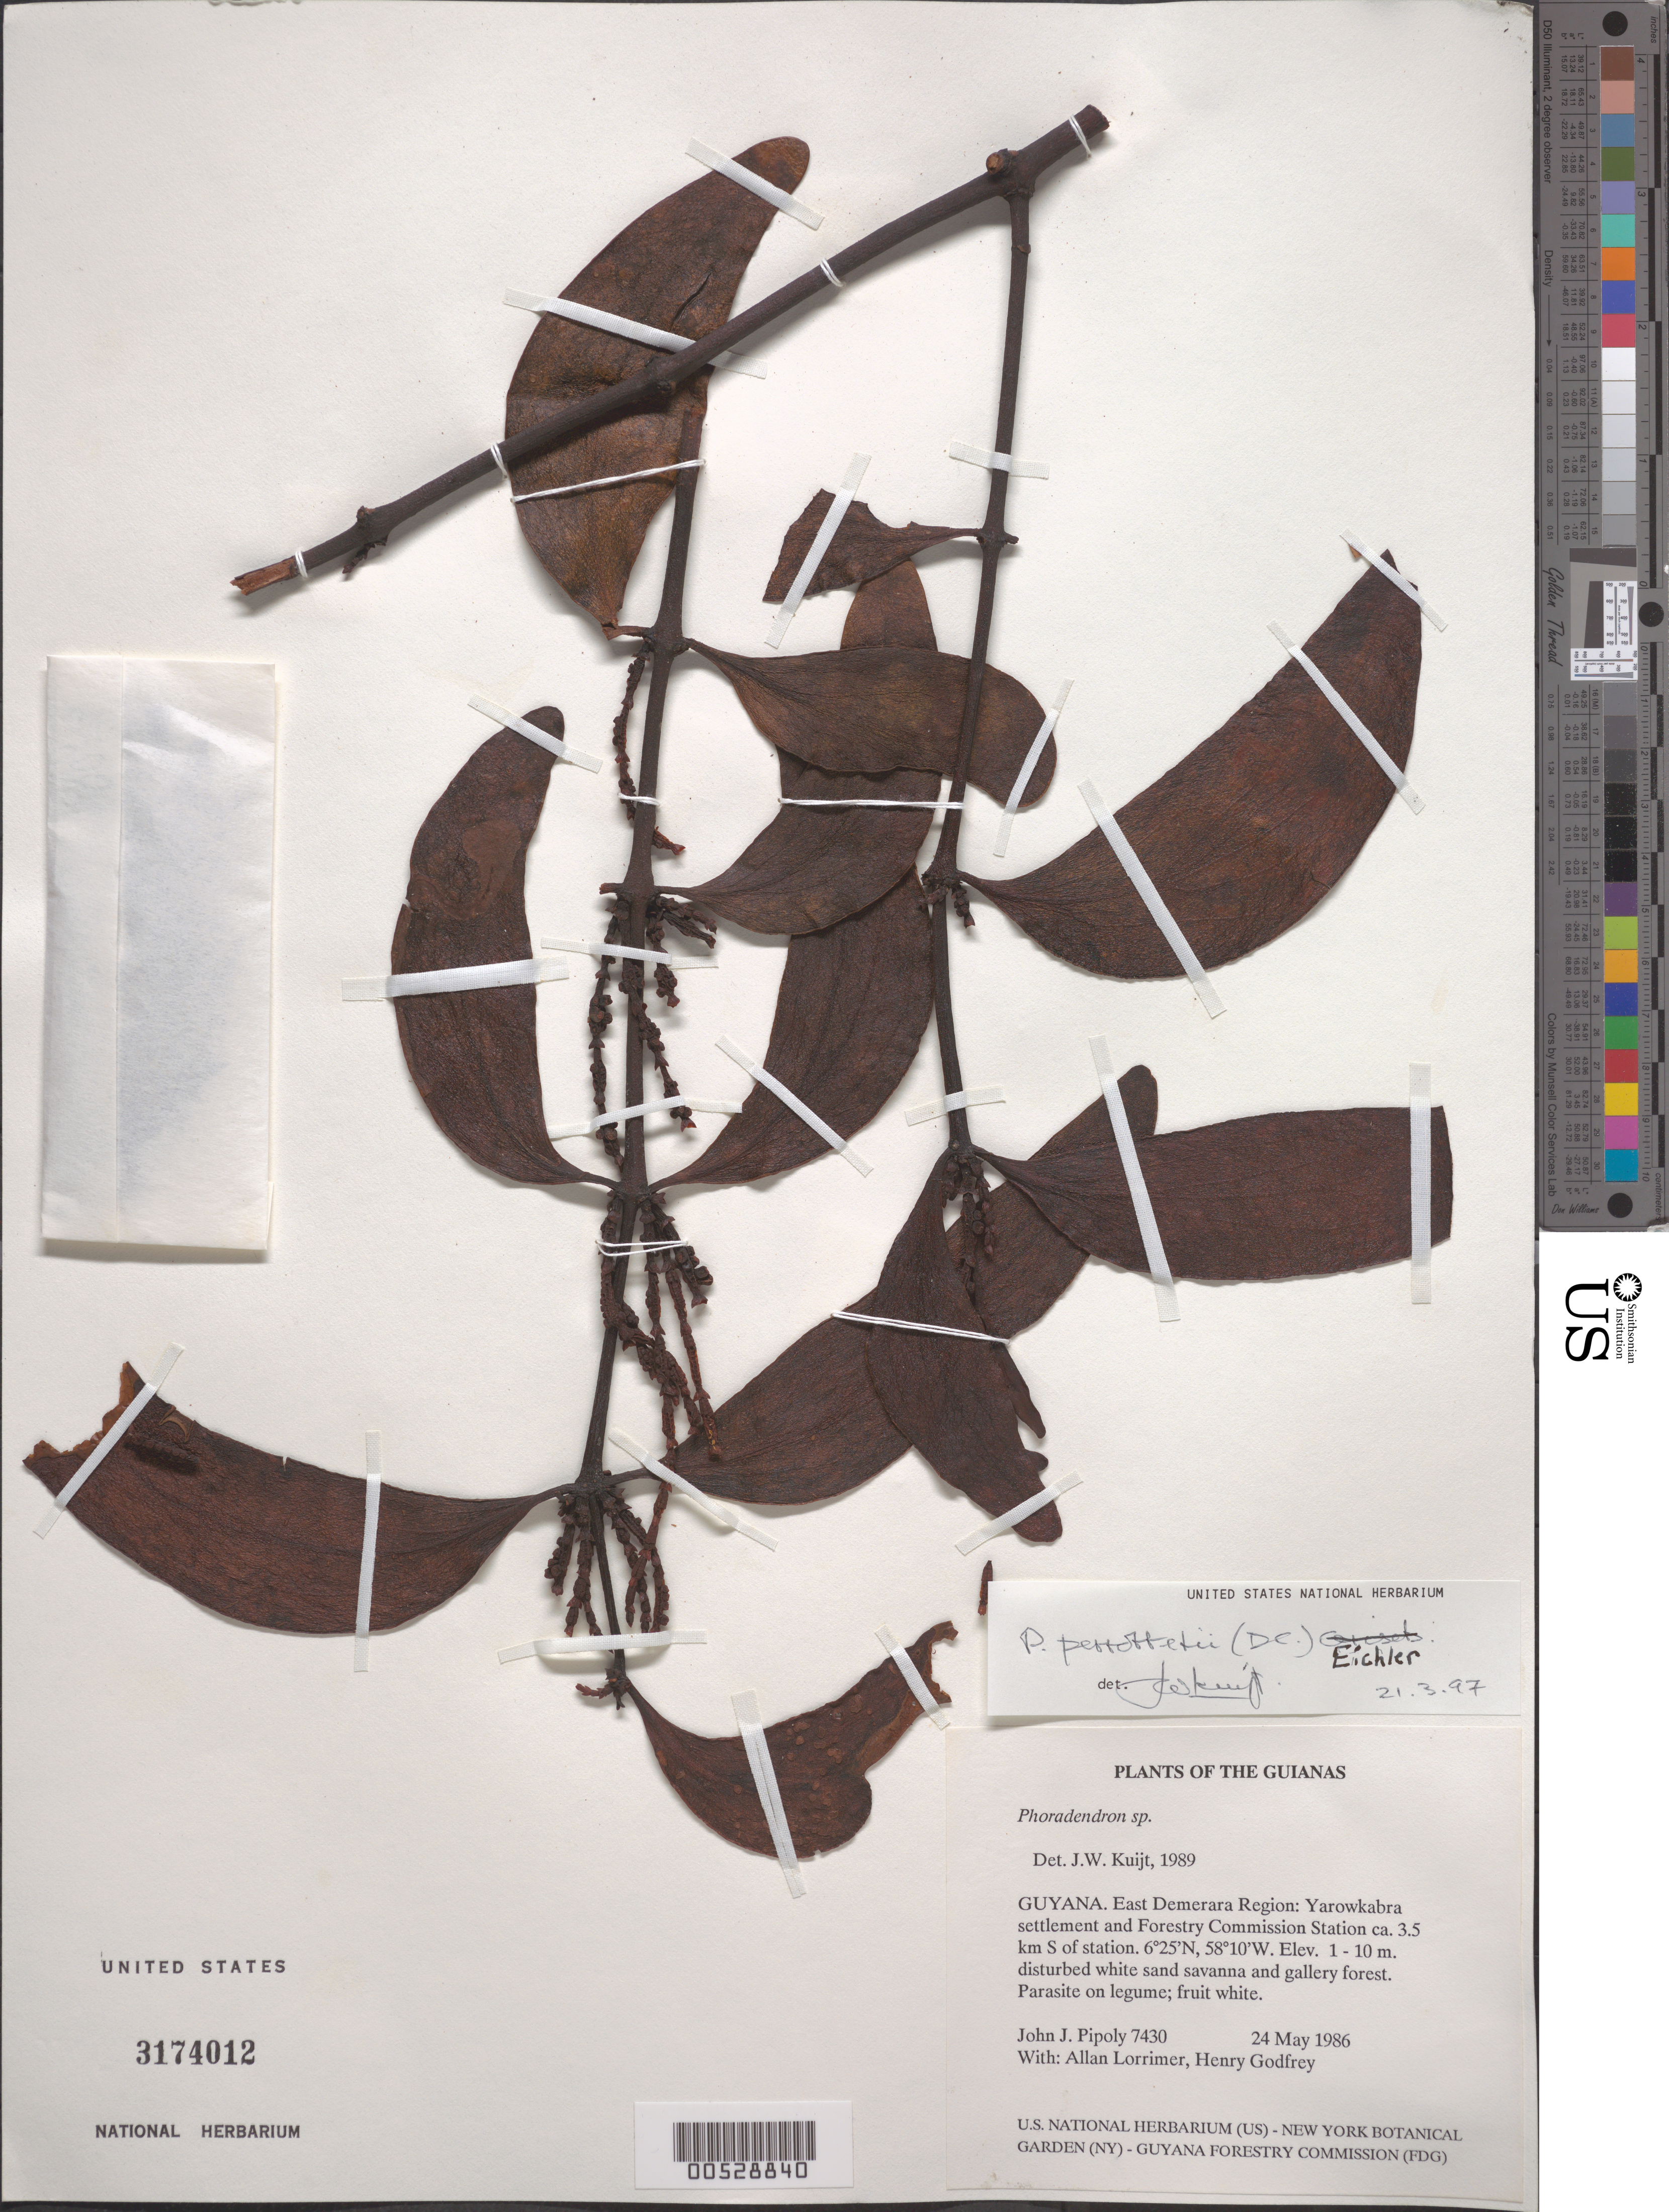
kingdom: Plantae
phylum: Tracheophyta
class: Magnoliopsida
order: Santalales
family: Viscaceae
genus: Phoradendron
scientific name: Phoradendron perrottetii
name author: (DC.) Eichler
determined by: Kuijt, Job, (CANADA)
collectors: J. J. Pipoly, A. Lorrimer & H. Godfrey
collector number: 7430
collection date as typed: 24 May 1986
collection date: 1986-05-24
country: Guyana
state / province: Demerara-Mahaica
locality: Yarowkabra settlement and Forestry Commission Station ca. 3.5 km S of station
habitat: Disturbed white sand savanna and gallery forest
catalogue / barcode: US 3174012